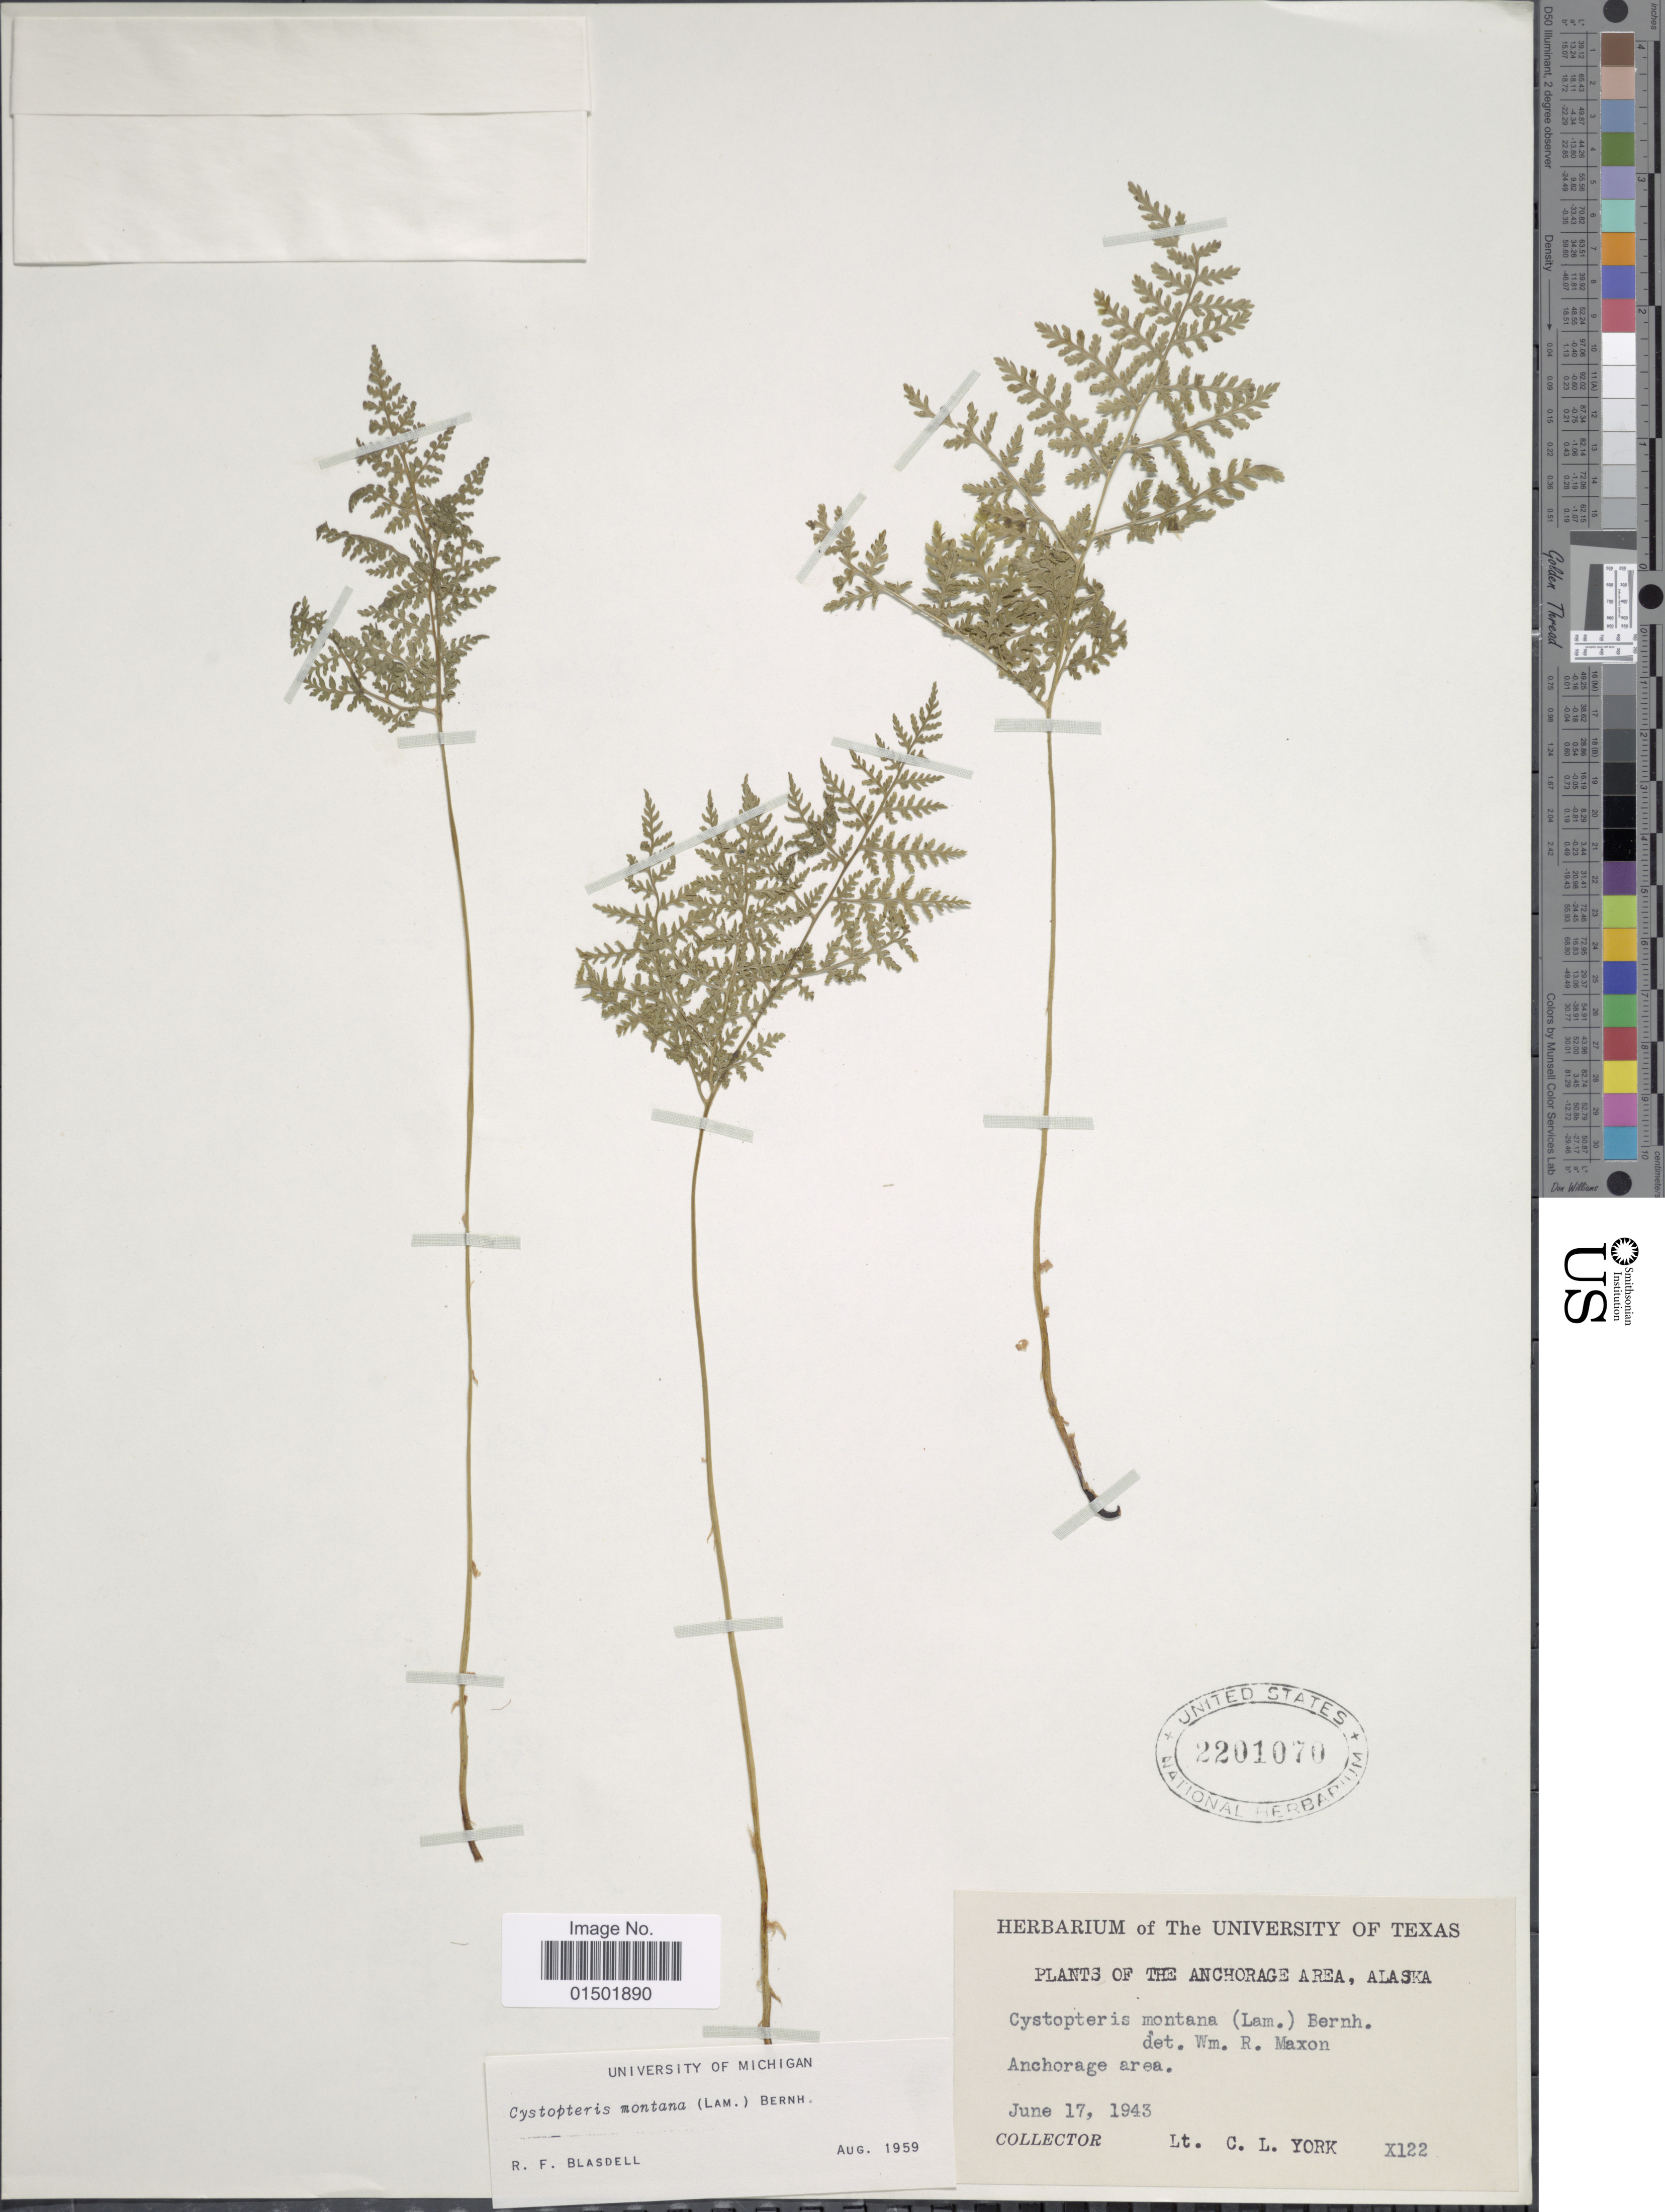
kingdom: Plantae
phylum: Tracheophyta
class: Polypodiopsida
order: Polypodiales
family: Cystopteridaceae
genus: Cystopteris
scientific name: Cystopteris montana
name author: (Lam.) Desv.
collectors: C. L. York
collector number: X122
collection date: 1943-06-17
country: United States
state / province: Alaska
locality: Anchorage Area.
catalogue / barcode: US 2201070